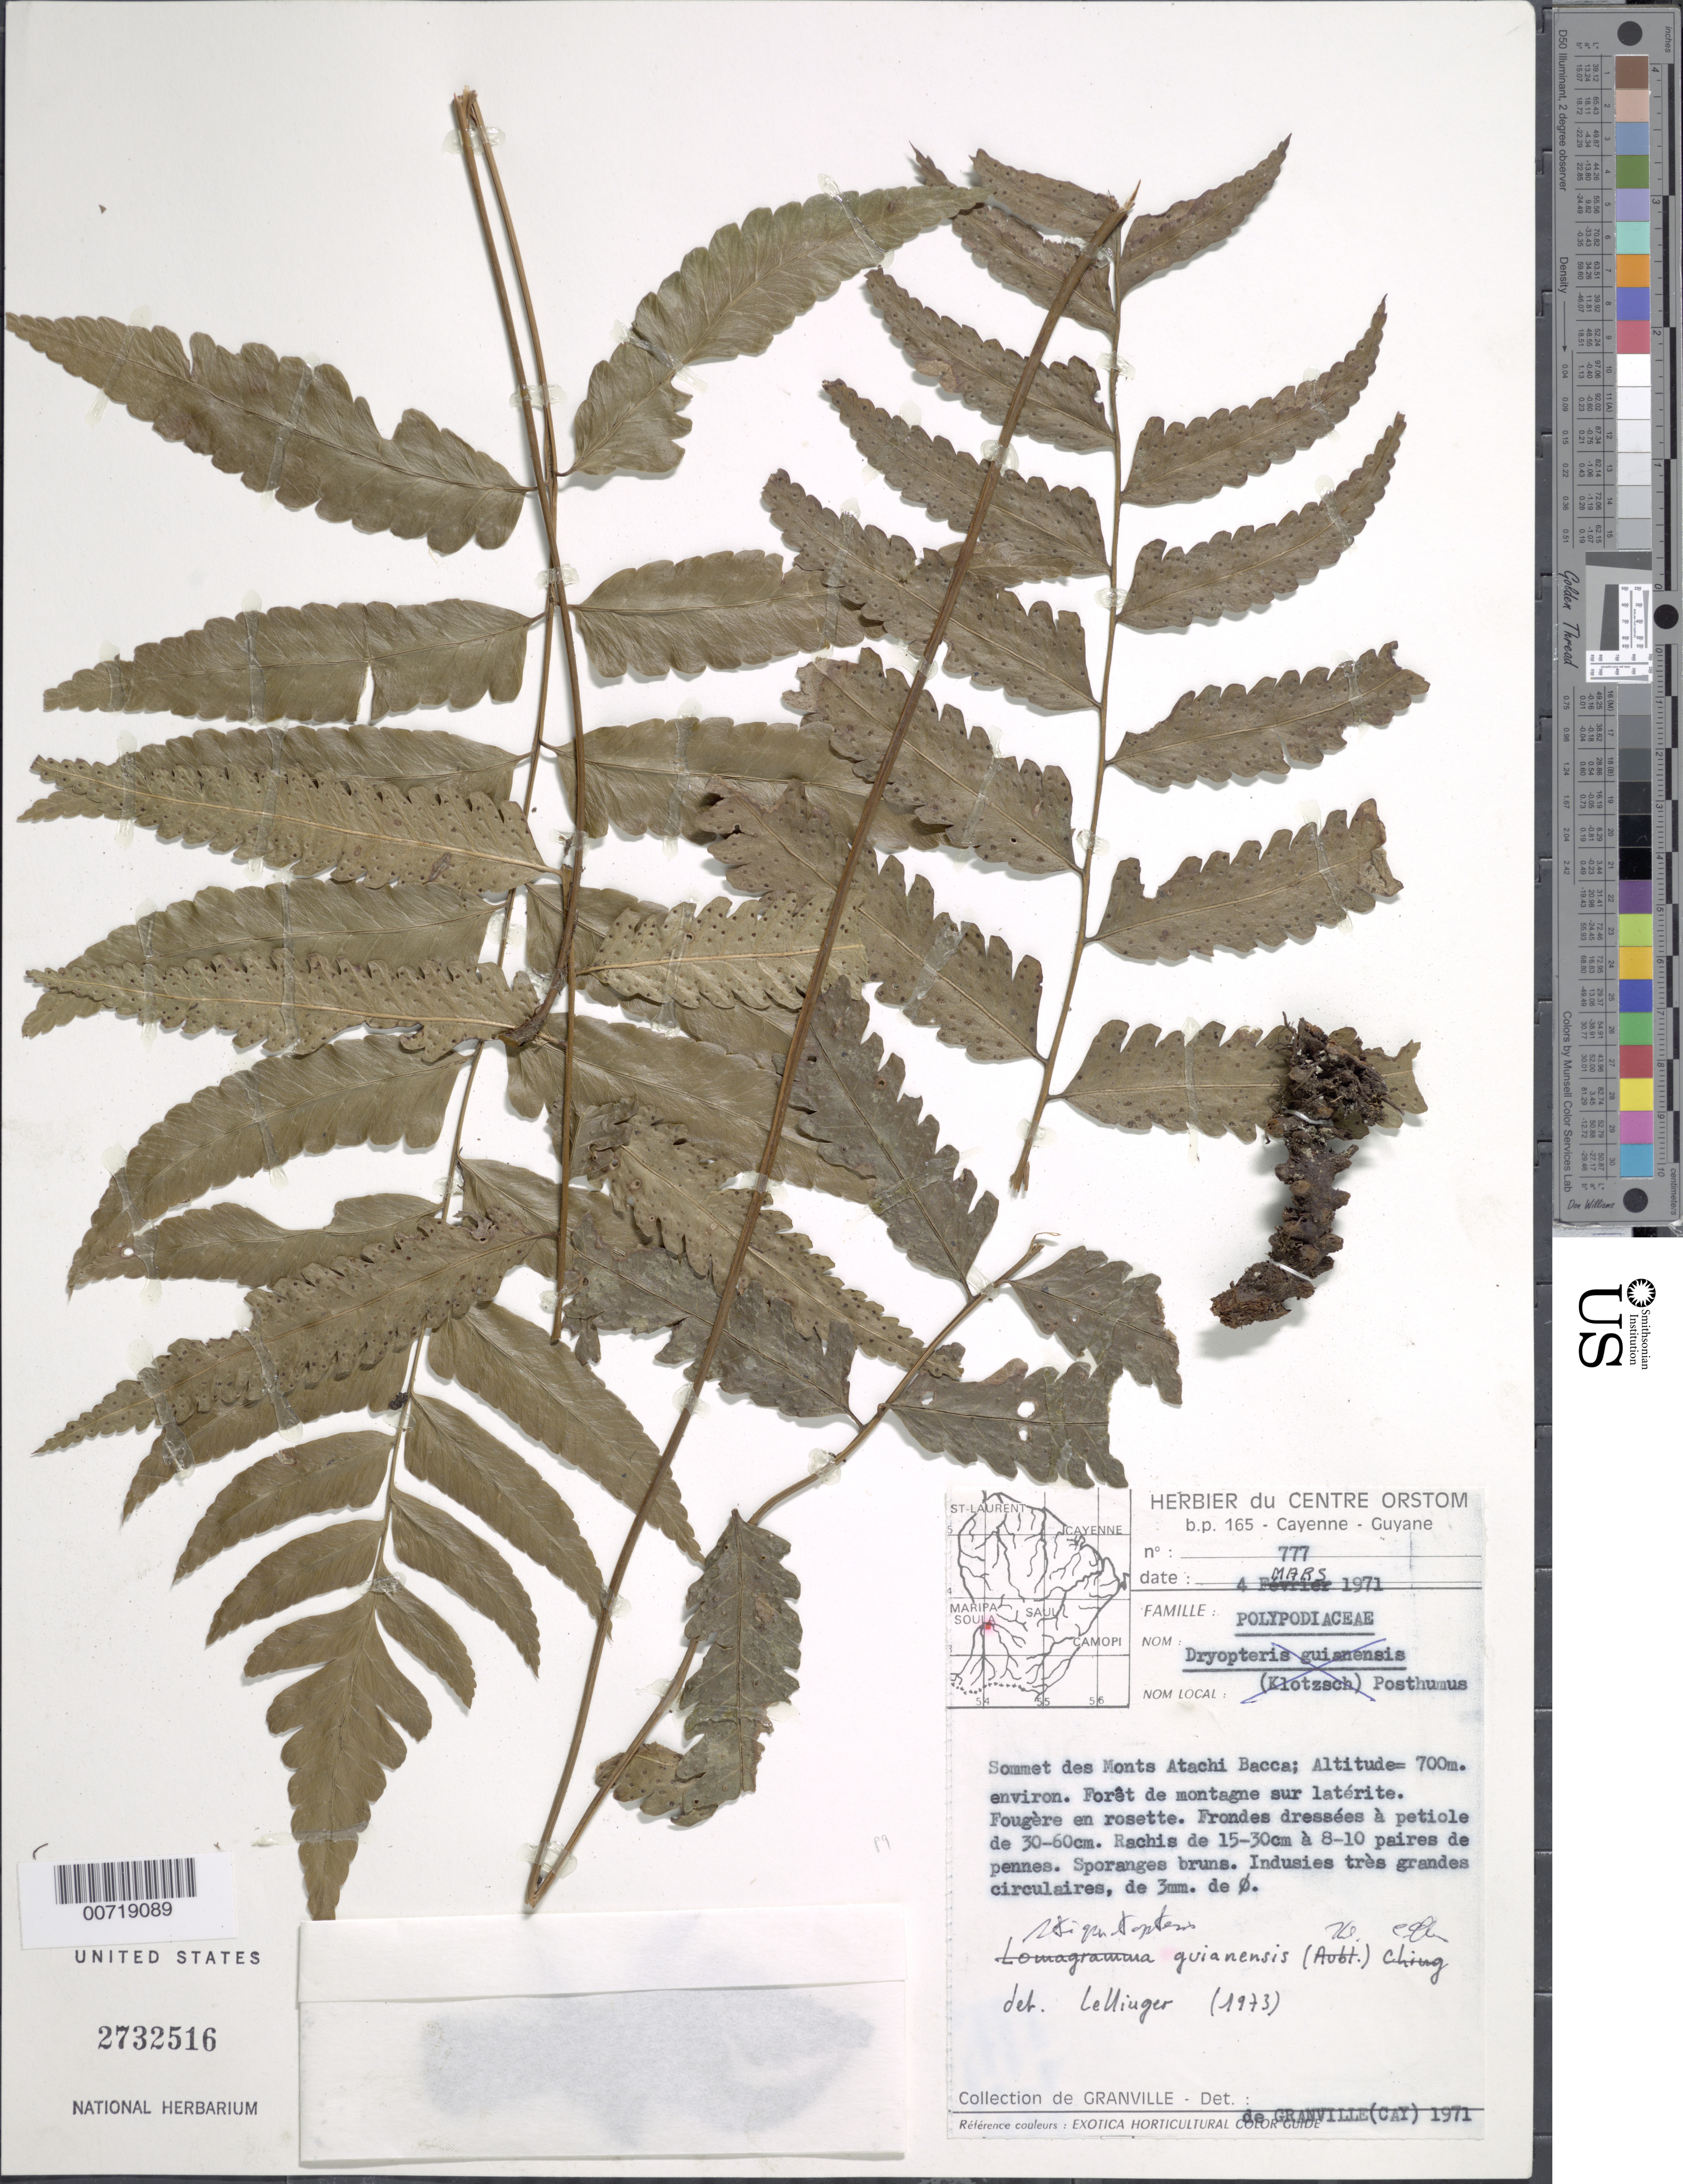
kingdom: Plantae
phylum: Tracheophyta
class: Polypodiopsida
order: Polypodiales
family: Dryopteridaceae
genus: Cyclodium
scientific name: Cyclodium inerme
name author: (Fée) A.R. Sm.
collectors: J.-J. de Granville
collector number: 777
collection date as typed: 4-Mar-71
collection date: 1971-03-04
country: French Guiana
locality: Monts Atachi Bacca, sommet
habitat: Forest on laterite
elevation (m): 700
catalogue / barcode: US 2732516